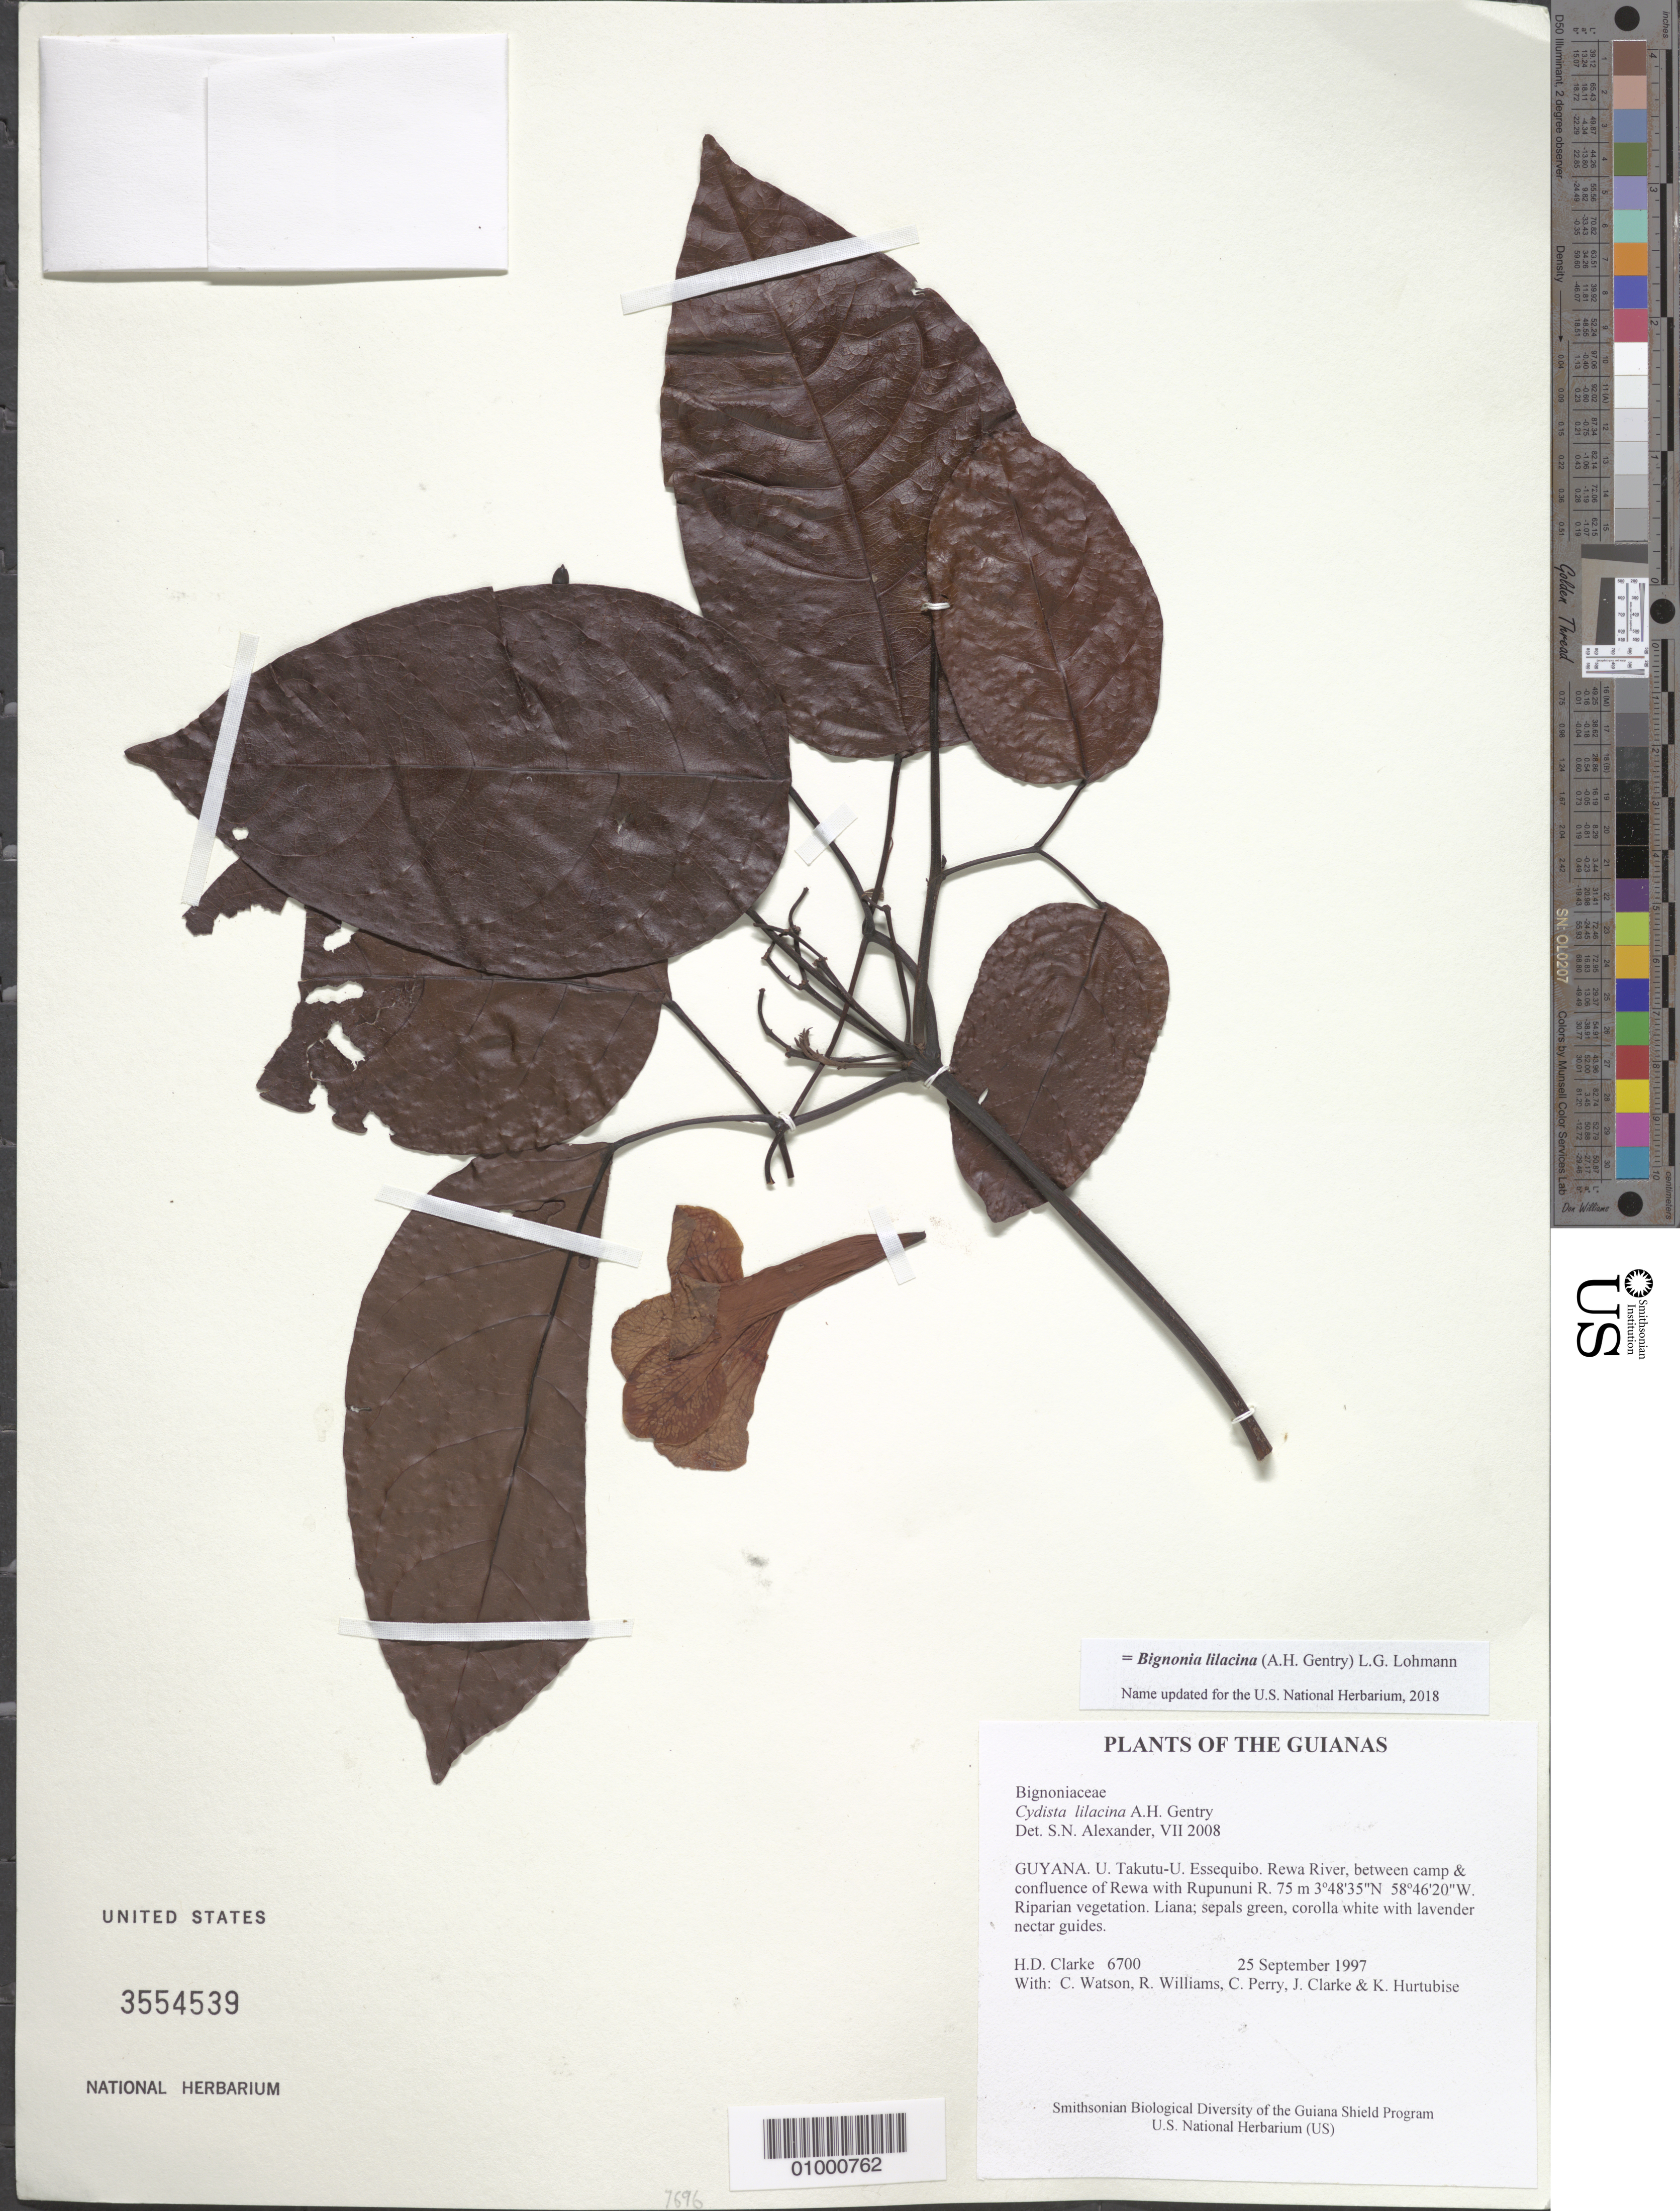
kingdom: Plantae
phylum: Tracheophyta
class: Magnoliopsida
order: Lamiales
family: Bignoniaceae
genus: Bignonia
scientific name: Bignonia lilacina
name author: (A.H. Gentry) L.G. Lohmann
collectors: H. D. Clarke, C. Watson, R. Williams, C. Perry, J. Clarke & K. Hurtubise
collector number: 6700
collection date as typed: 25 September 1997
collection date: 1997-09-25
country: Guyana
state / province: U. Takutu-U. Essequibo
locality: Rewa River, between camp & confluence of Rewa with Rupununi R.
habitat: Riparian vegetation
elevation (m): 75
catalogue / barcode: US 3554539